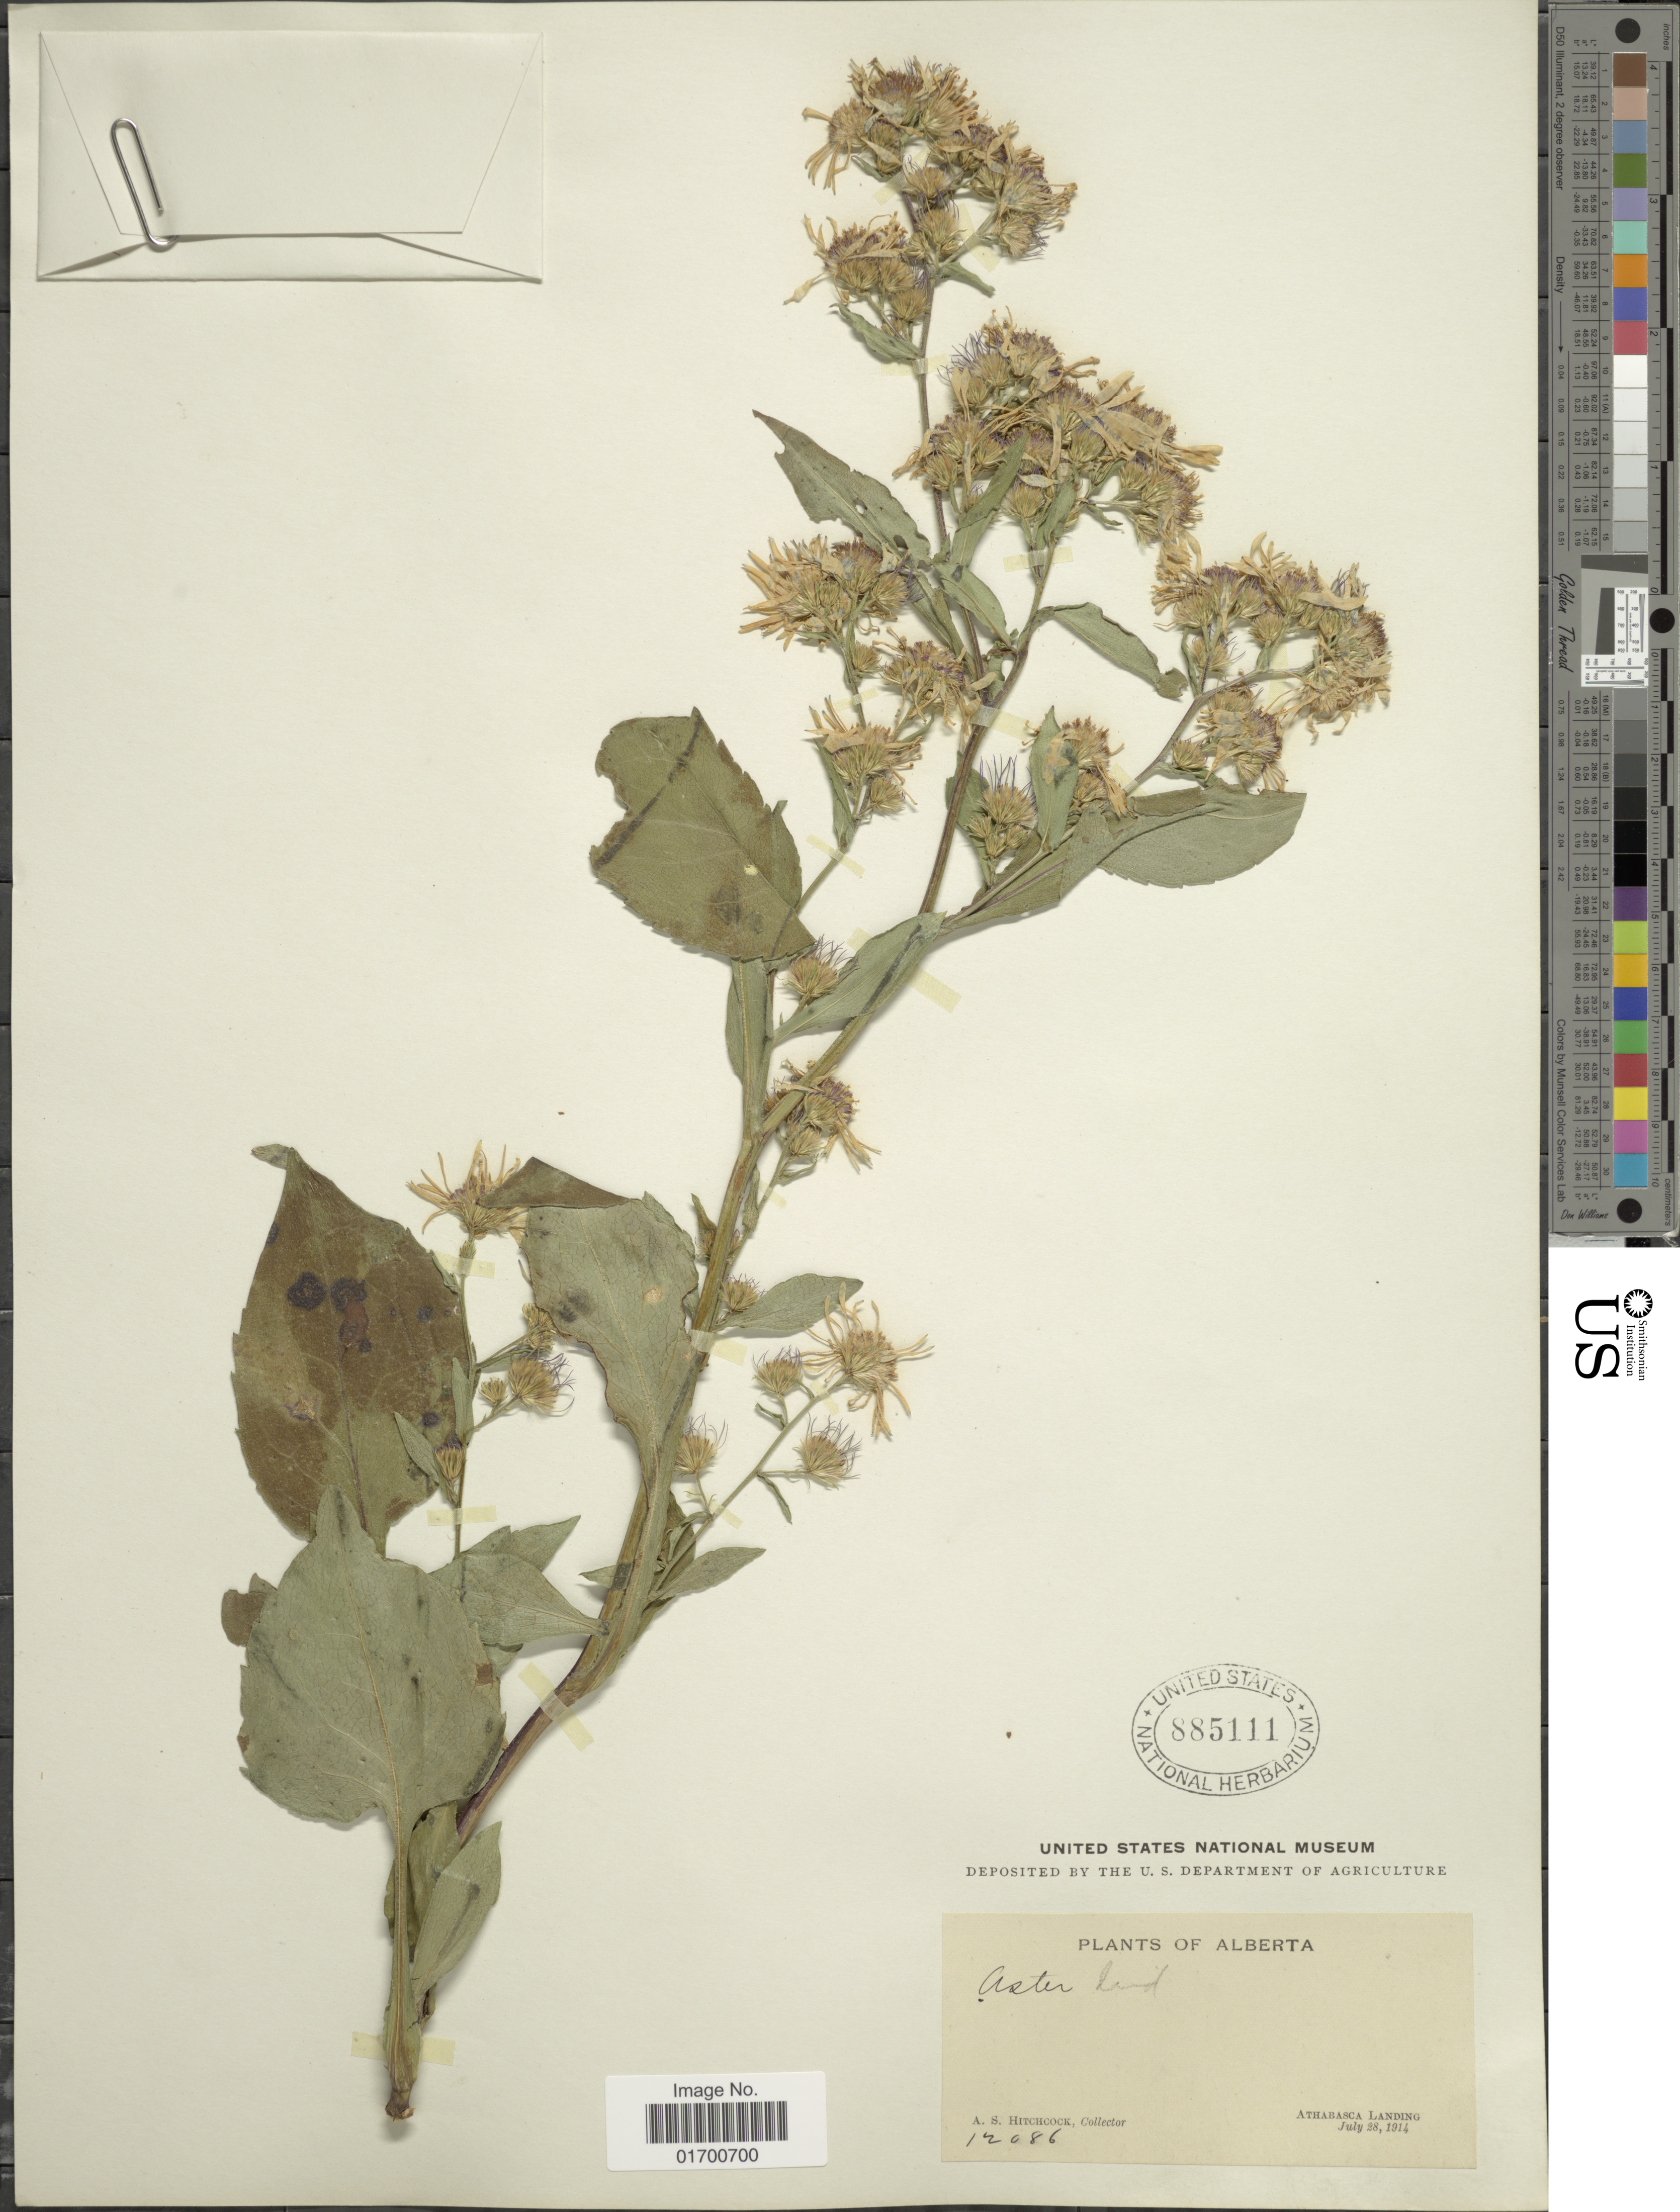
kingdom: Plantae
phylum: Tracheophyta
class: Magnoliopsida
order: Asterales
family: Asteraceae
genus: Symphyotrichum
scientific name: Symphyotrichum sp.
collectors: A. S. Hitchcock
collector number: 12086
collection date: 1914-07-28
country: Canada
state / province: Alberta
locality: Athabasca Landing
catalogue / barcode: US 885111